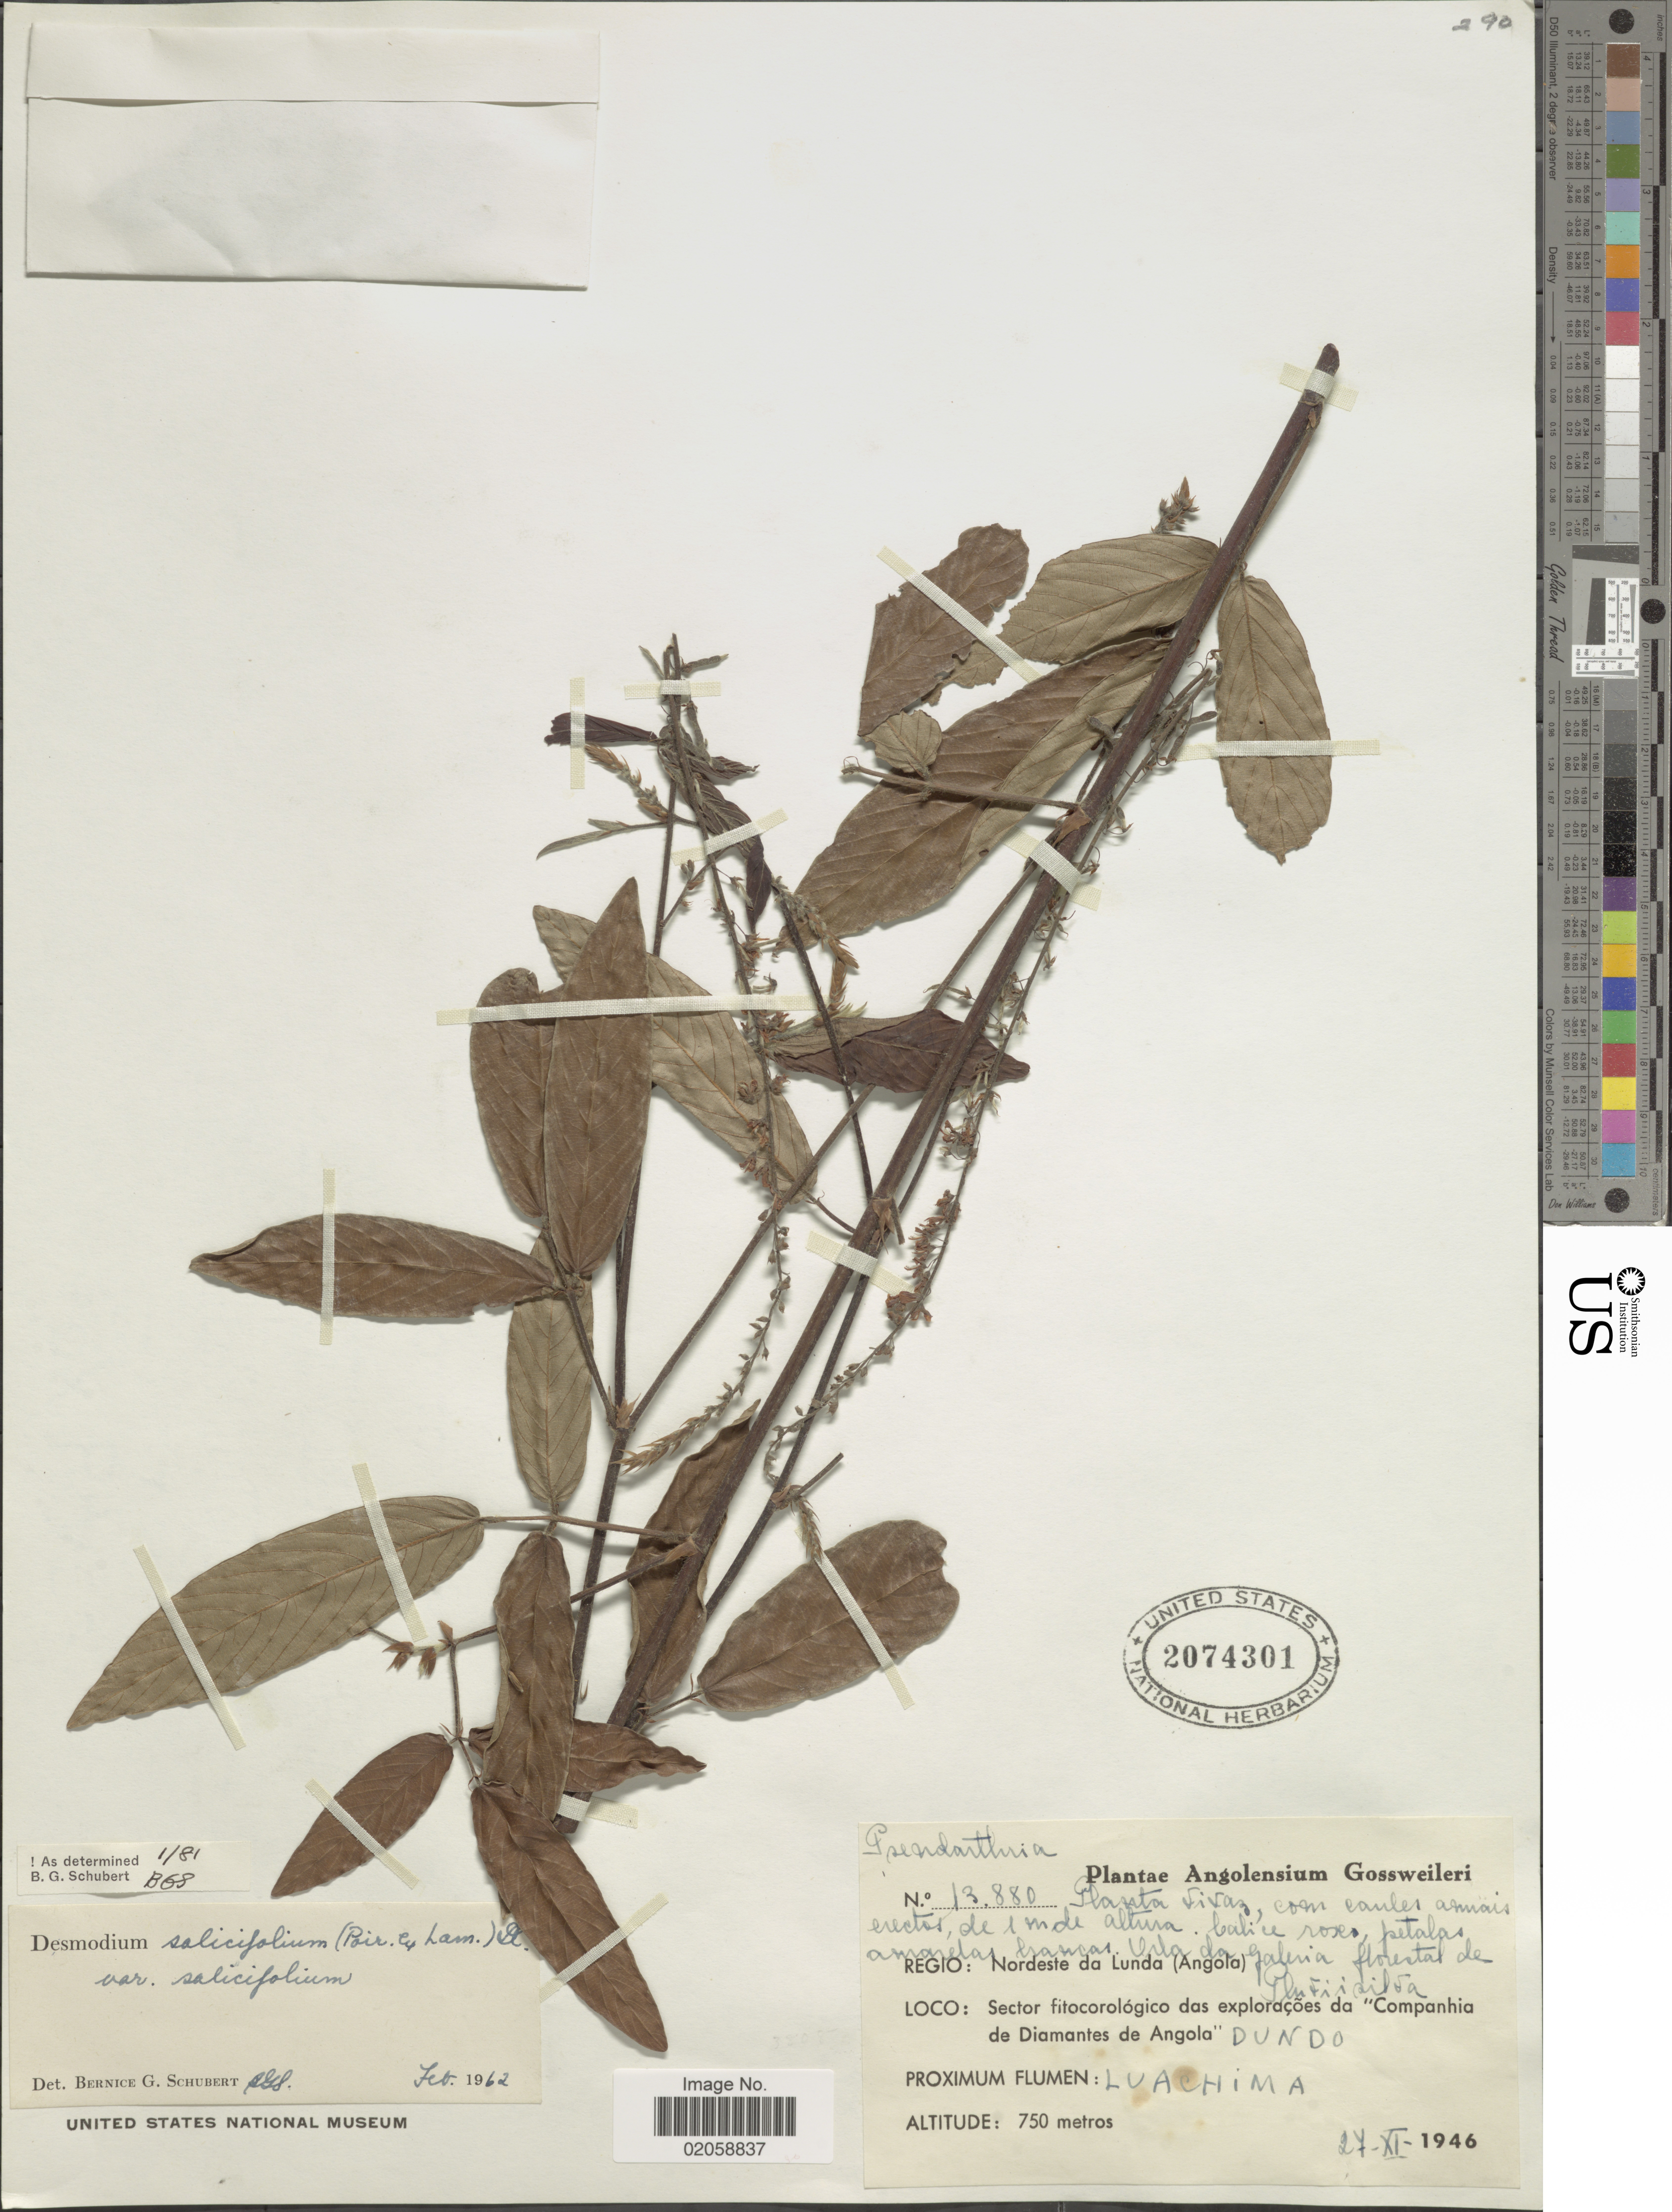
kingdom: Plantae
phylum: Tracheophyta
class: Magnoliopsida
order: Fabales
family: Fabaceae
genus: Pleurolobus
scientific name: Pleurolobus salicifolius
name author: (Poir.) H. Ohashi & K. Ohashi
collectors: A. Gossweiler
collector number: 13880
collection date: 1946-11-27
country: Angola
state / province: Lunda Norte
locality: Regio: Nordeste da Lunda (Angola). Sector fitocorológico das exploraçöes da "Companhia de Diamantes de Angola", Dundo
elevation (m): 750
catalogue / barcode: US 2074301